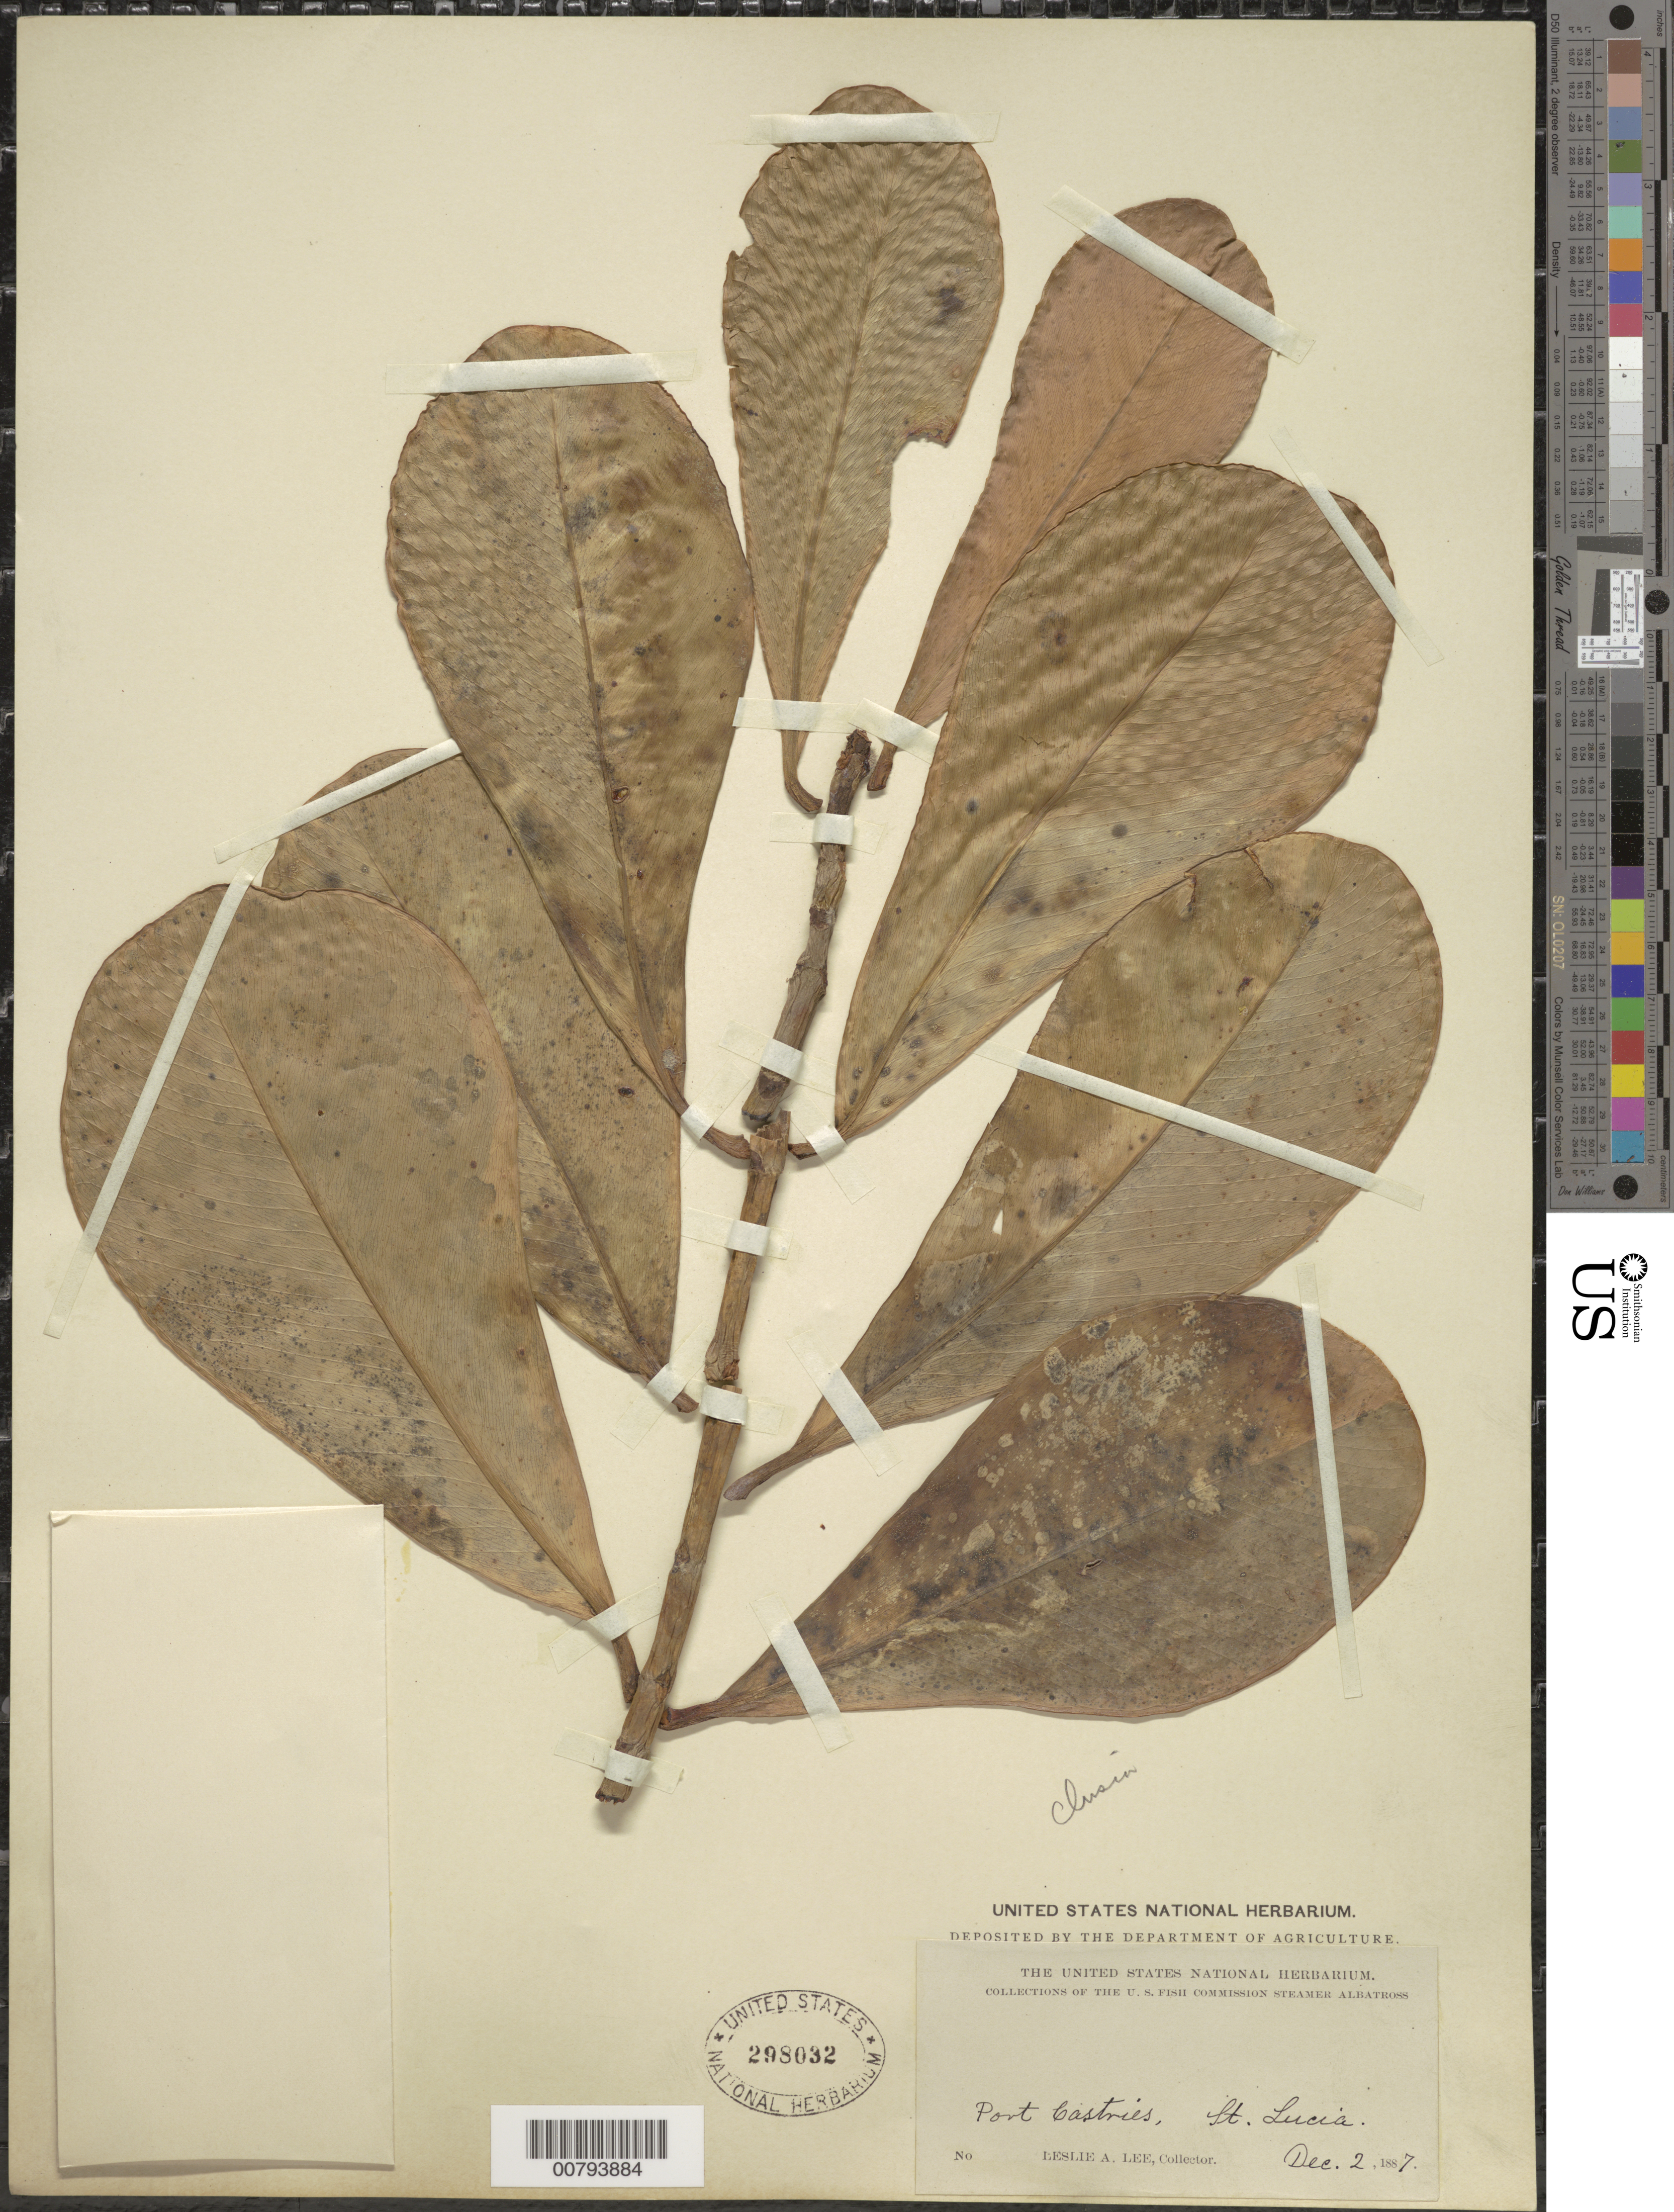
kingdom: Plantae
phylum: Tracheophyta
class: Magnoliopsida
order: Malpighiales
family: Clusiaceae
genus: Clusia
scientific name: Clusia sp.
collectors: L. Lee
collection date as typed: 31 Dec 1939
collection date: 1939-12-31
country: St. Lucia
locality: Port Castries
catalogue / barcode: US 298032